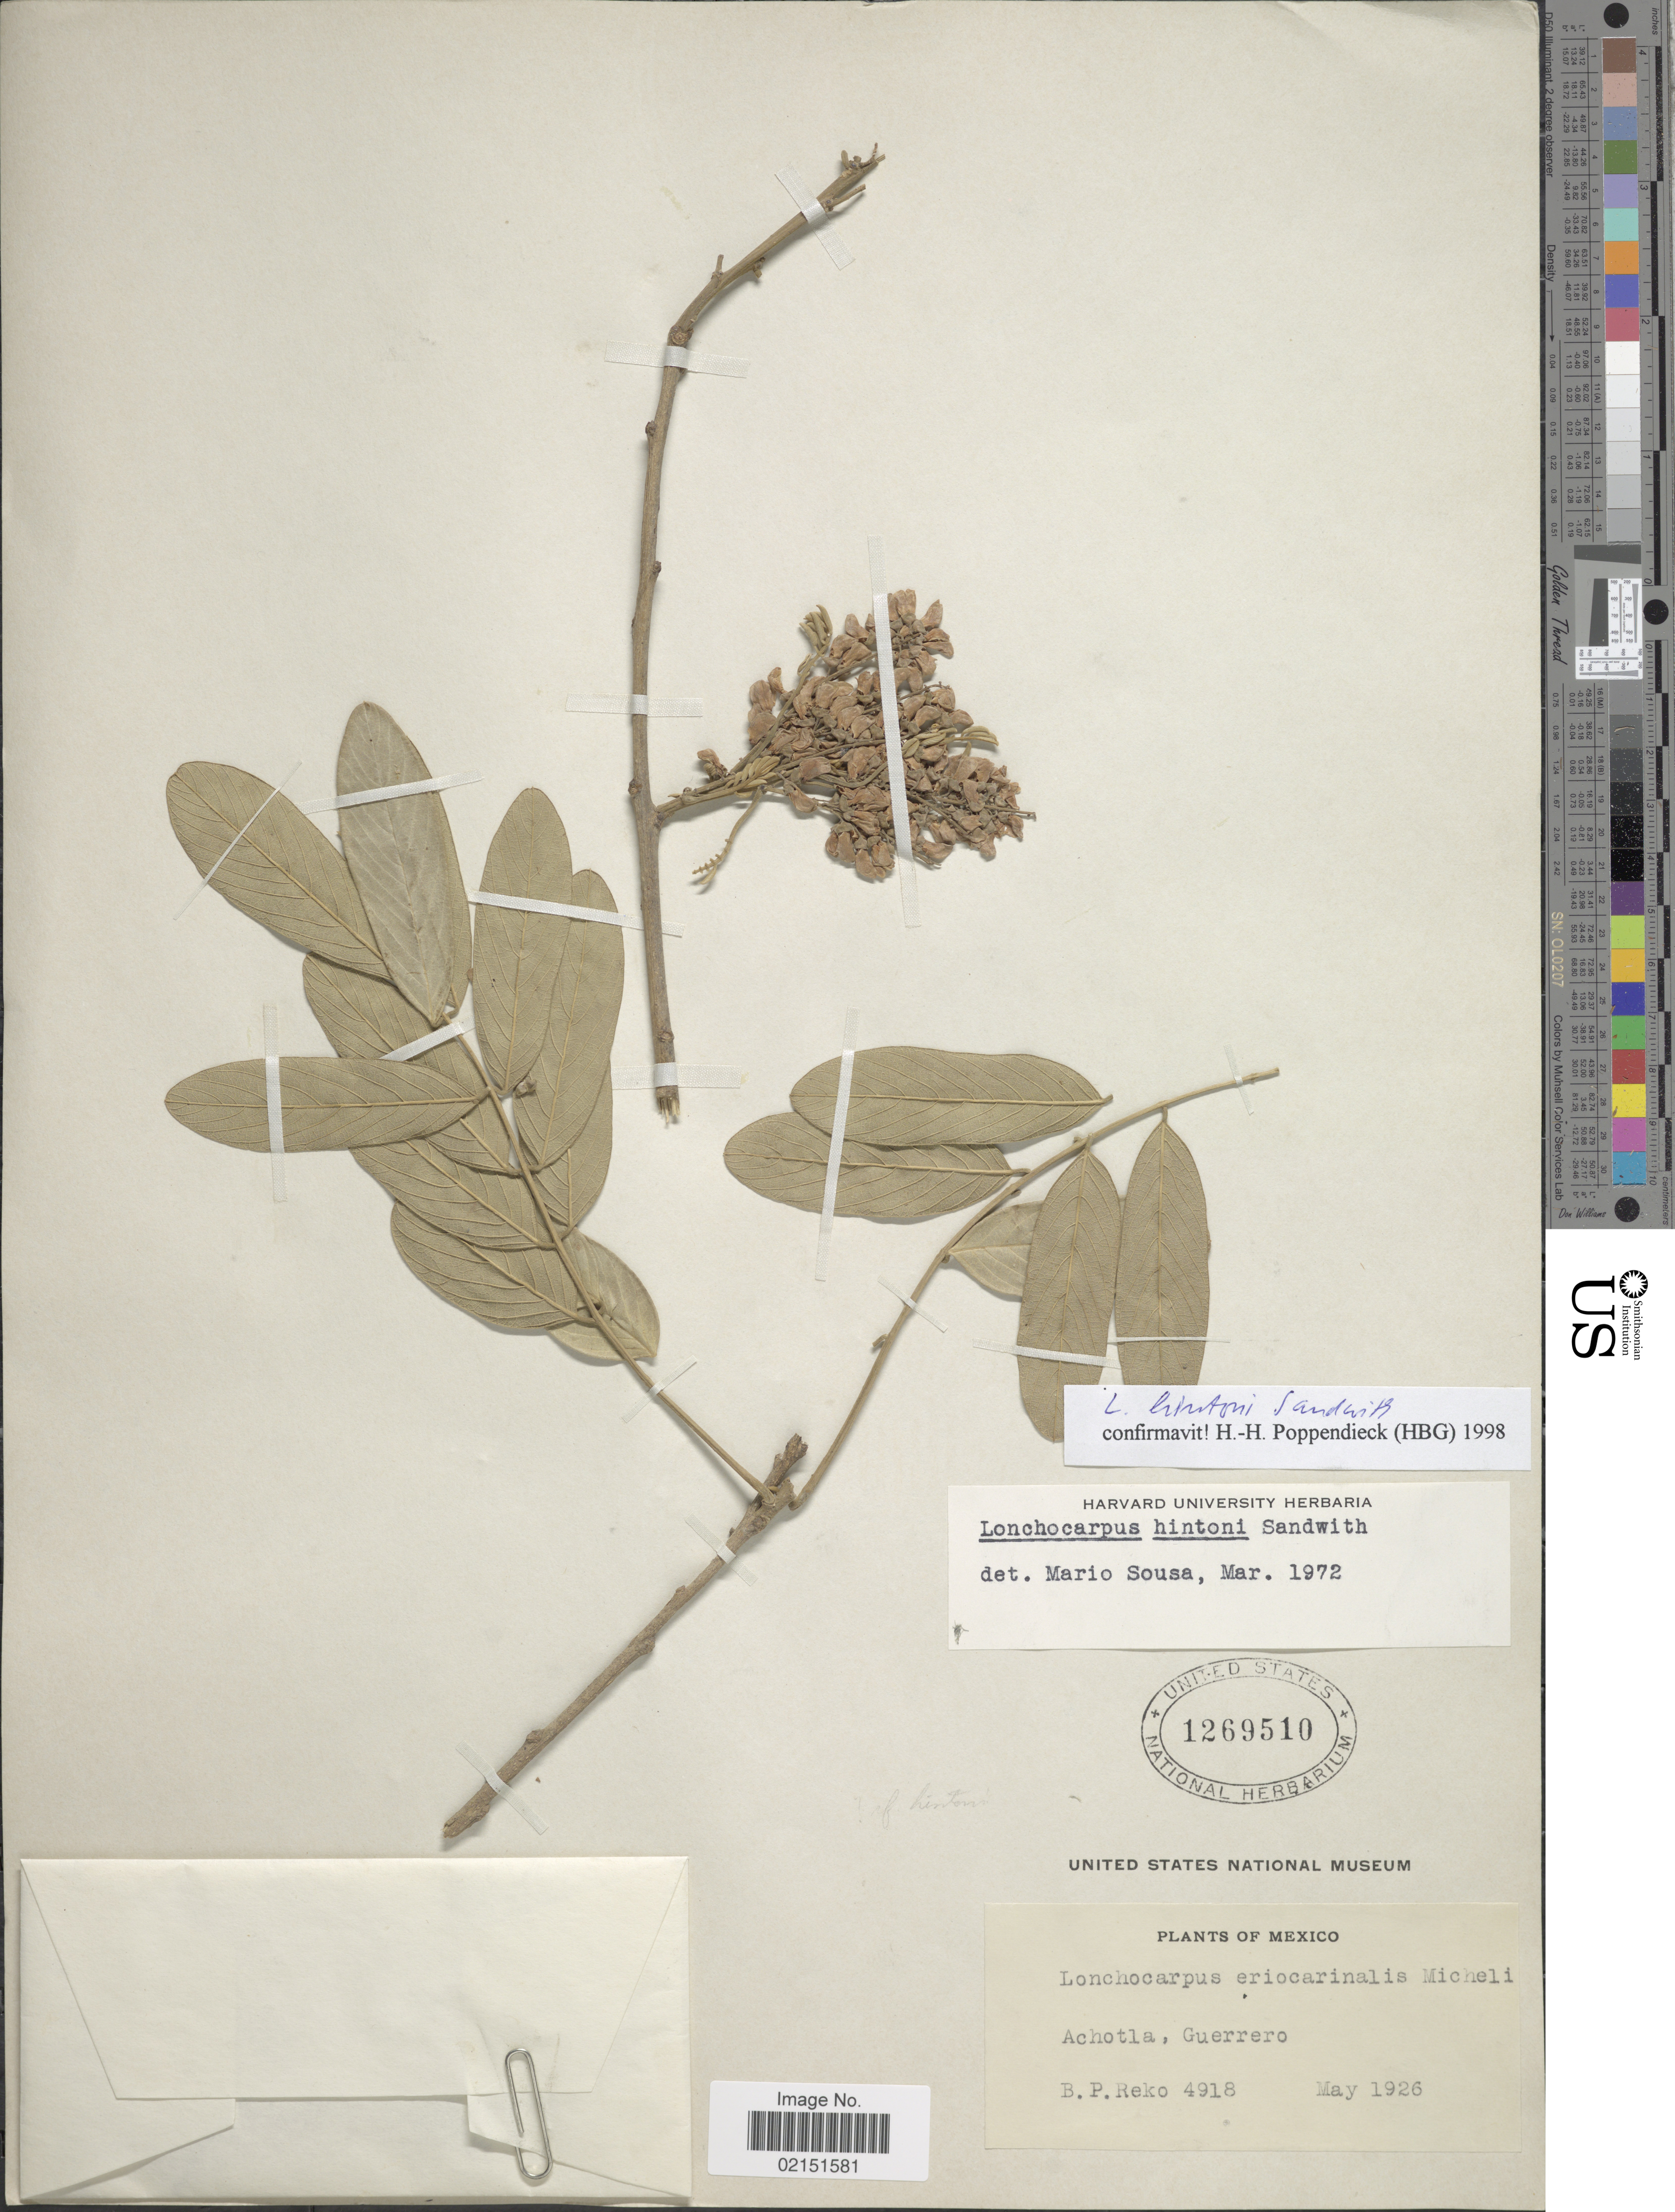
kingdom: Plantae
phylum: Tracheophyta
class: Magnoliopsida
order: Fabales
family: Fabaceae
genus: Lonchocarpus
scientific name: Lonchocarpus hintonii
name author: Sandwith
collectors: B. P. Reko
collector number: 4918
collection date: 1926-05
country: Mexico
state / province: Guerrero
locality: Achotla, Guerrero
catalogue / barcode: US 1269510